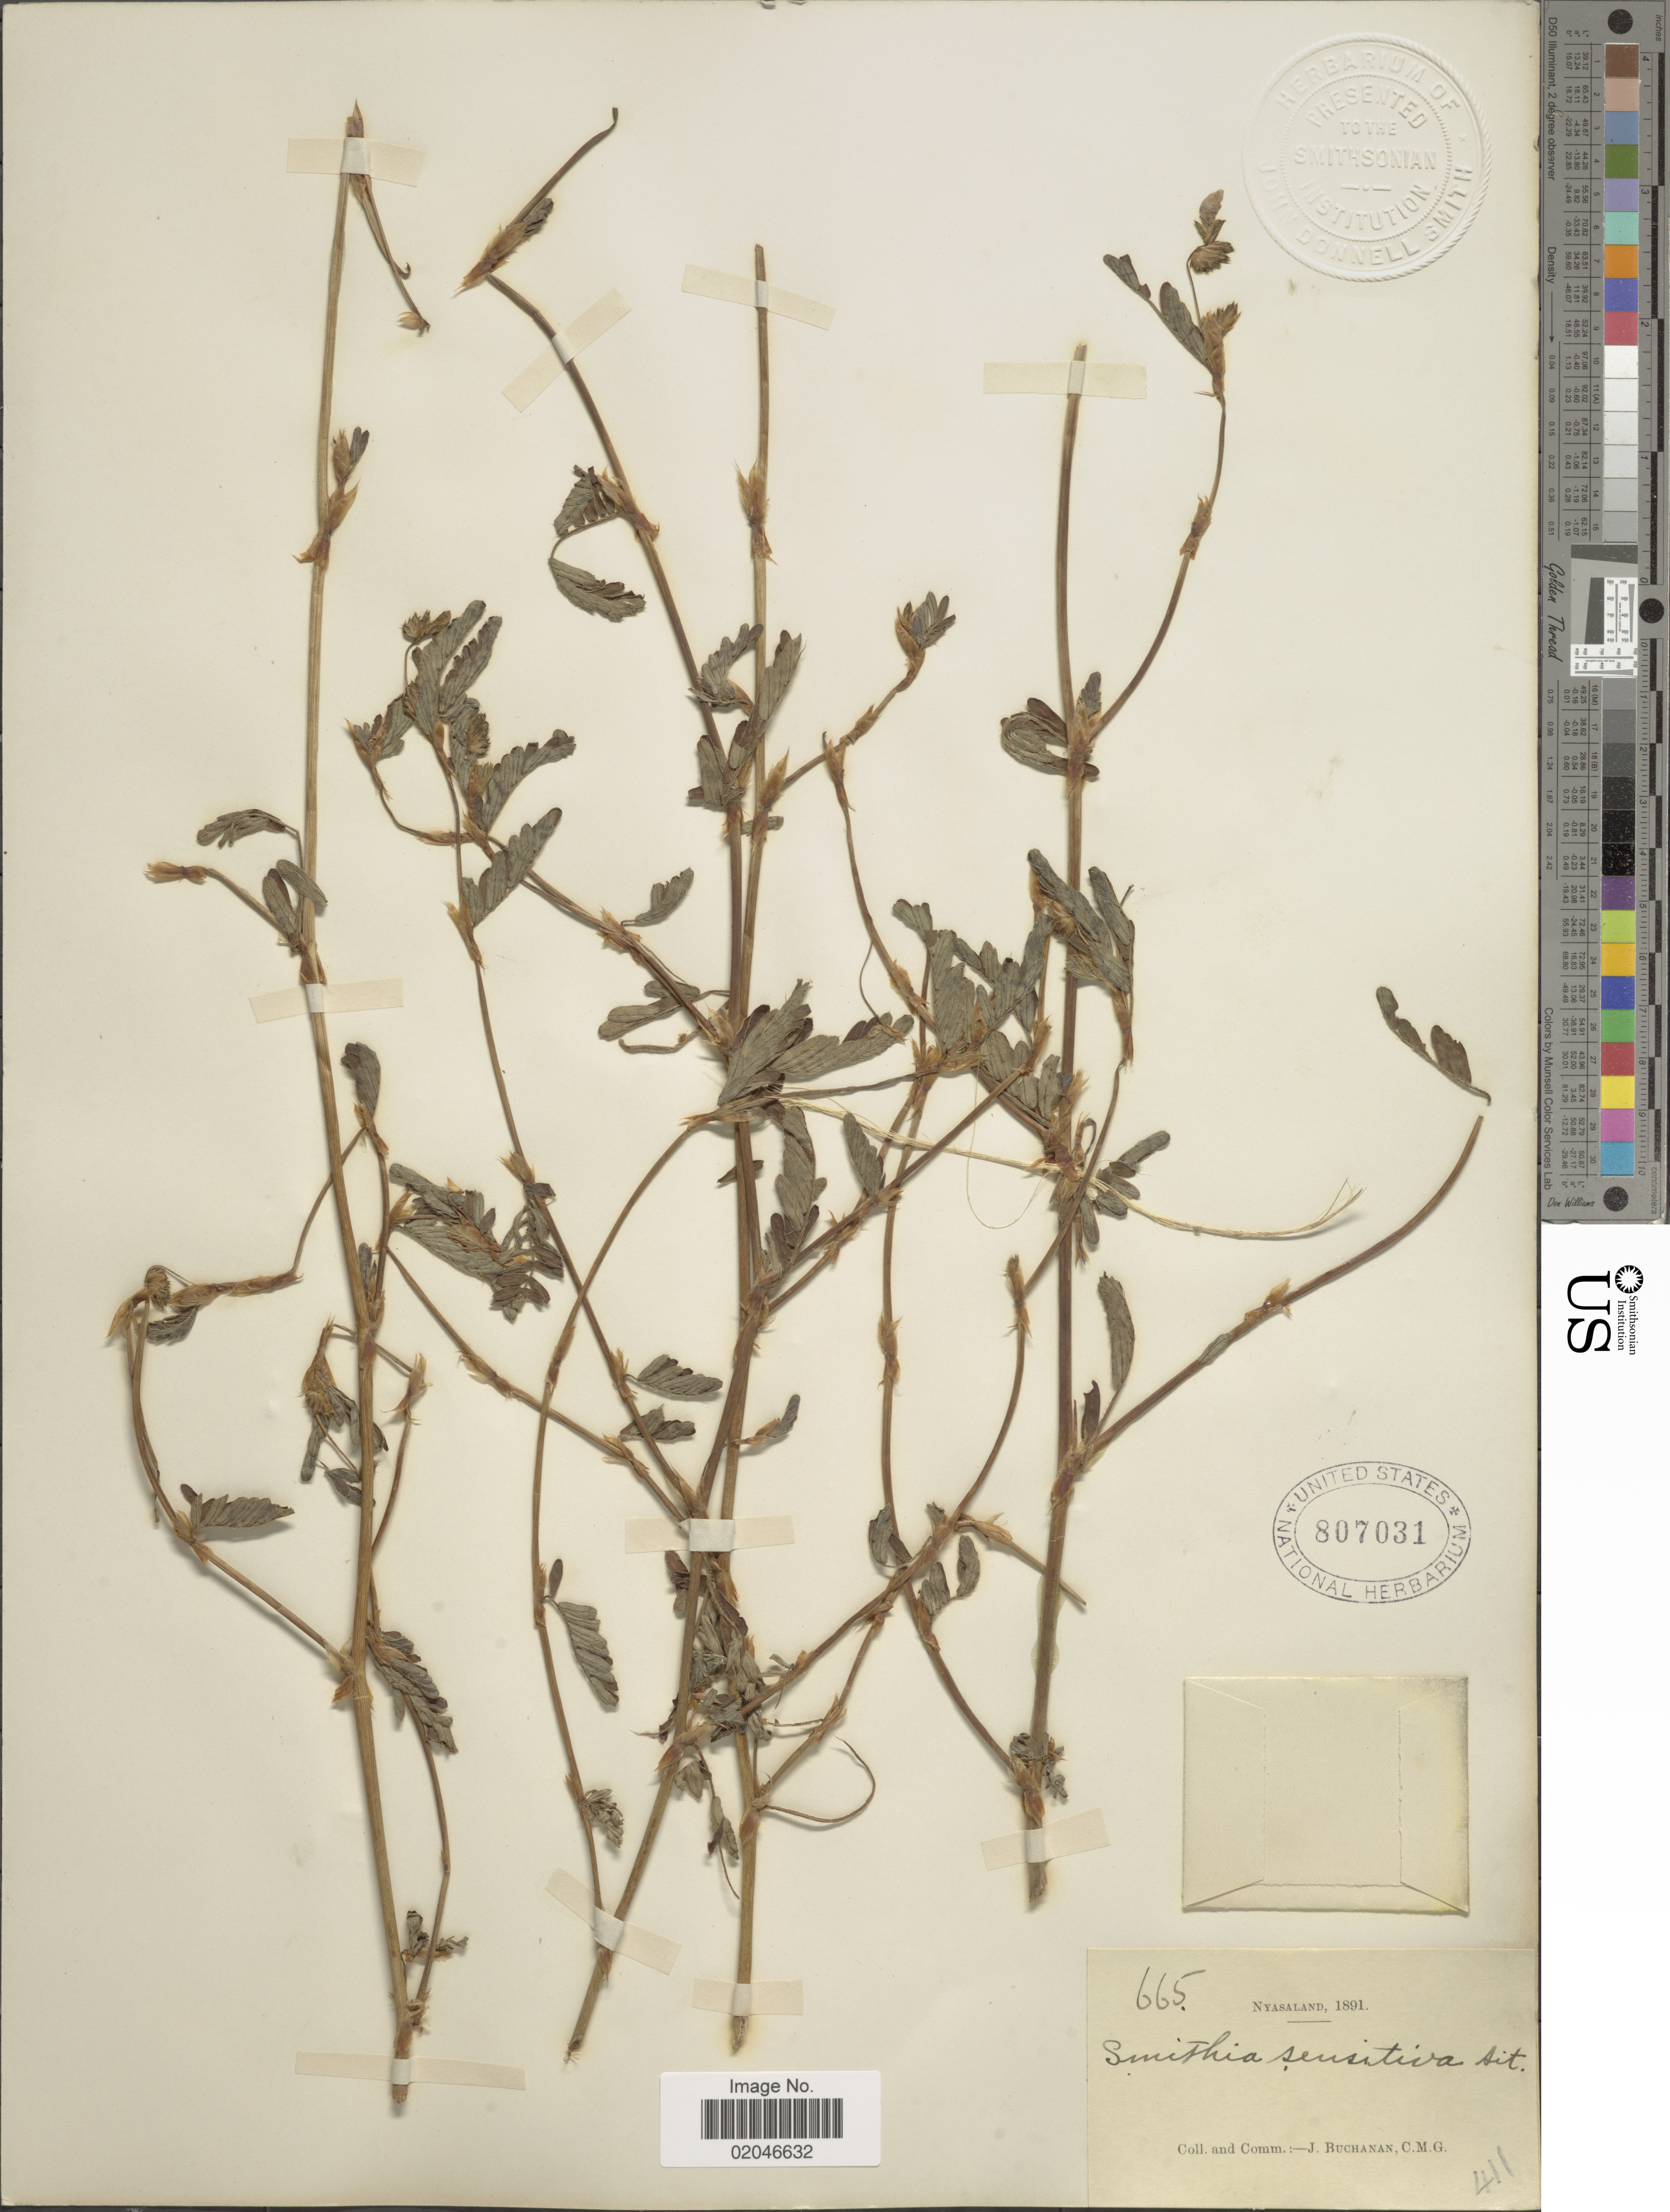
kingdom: Plantae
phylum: Tracheophyta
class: Magnoliopsida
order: Fabales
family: Fabaceae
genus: Smithia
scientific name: Smithia sensitiva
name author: Aiton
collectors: J. Buchanan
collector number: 665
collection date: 1891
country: Malawi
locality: Nyasaland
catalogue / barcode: US 807031